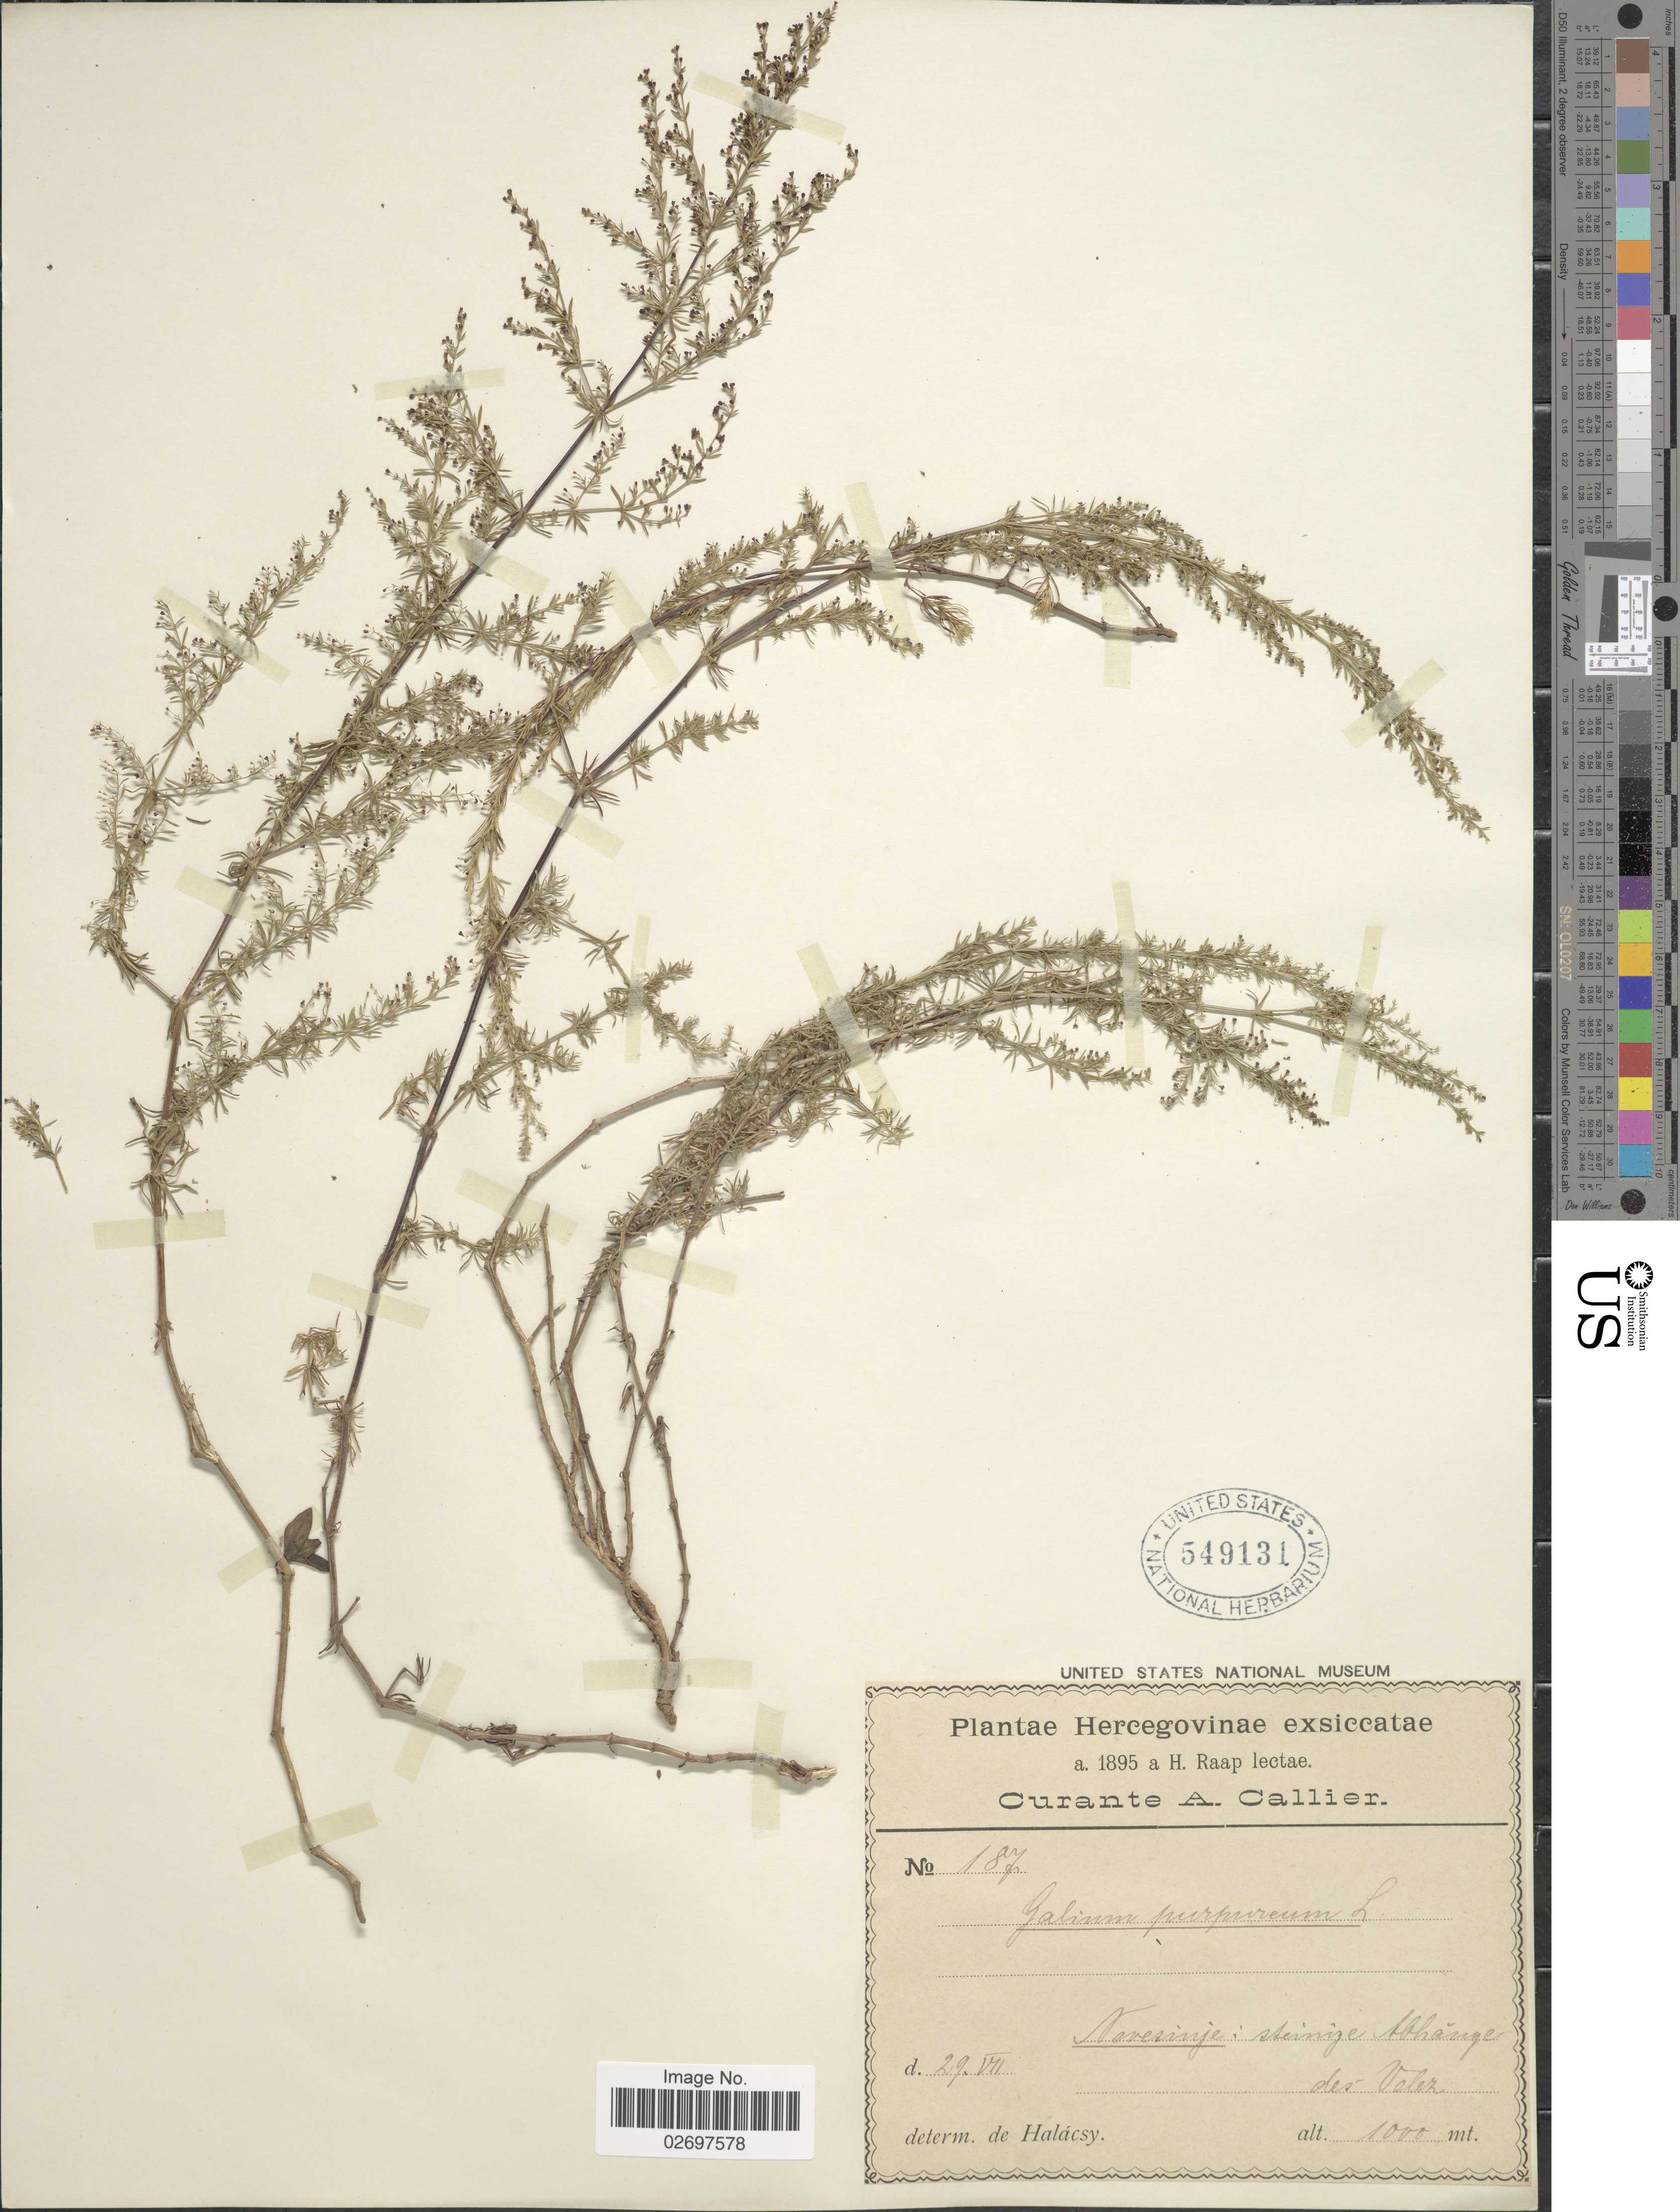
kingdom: Plantae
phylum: Tracheophyta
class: Magnoliopsida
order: Gentianales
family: Rubiaceae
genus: Galium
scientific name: Galium purpureum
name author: L.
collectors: H. Raap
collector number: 187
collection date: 1895-07-29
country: Bosnia and Herzegovina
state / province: Srpska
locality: Hercegovinae. Nevesinje: steinige Abhange des Velez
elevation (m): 1000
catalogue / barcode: US 549131